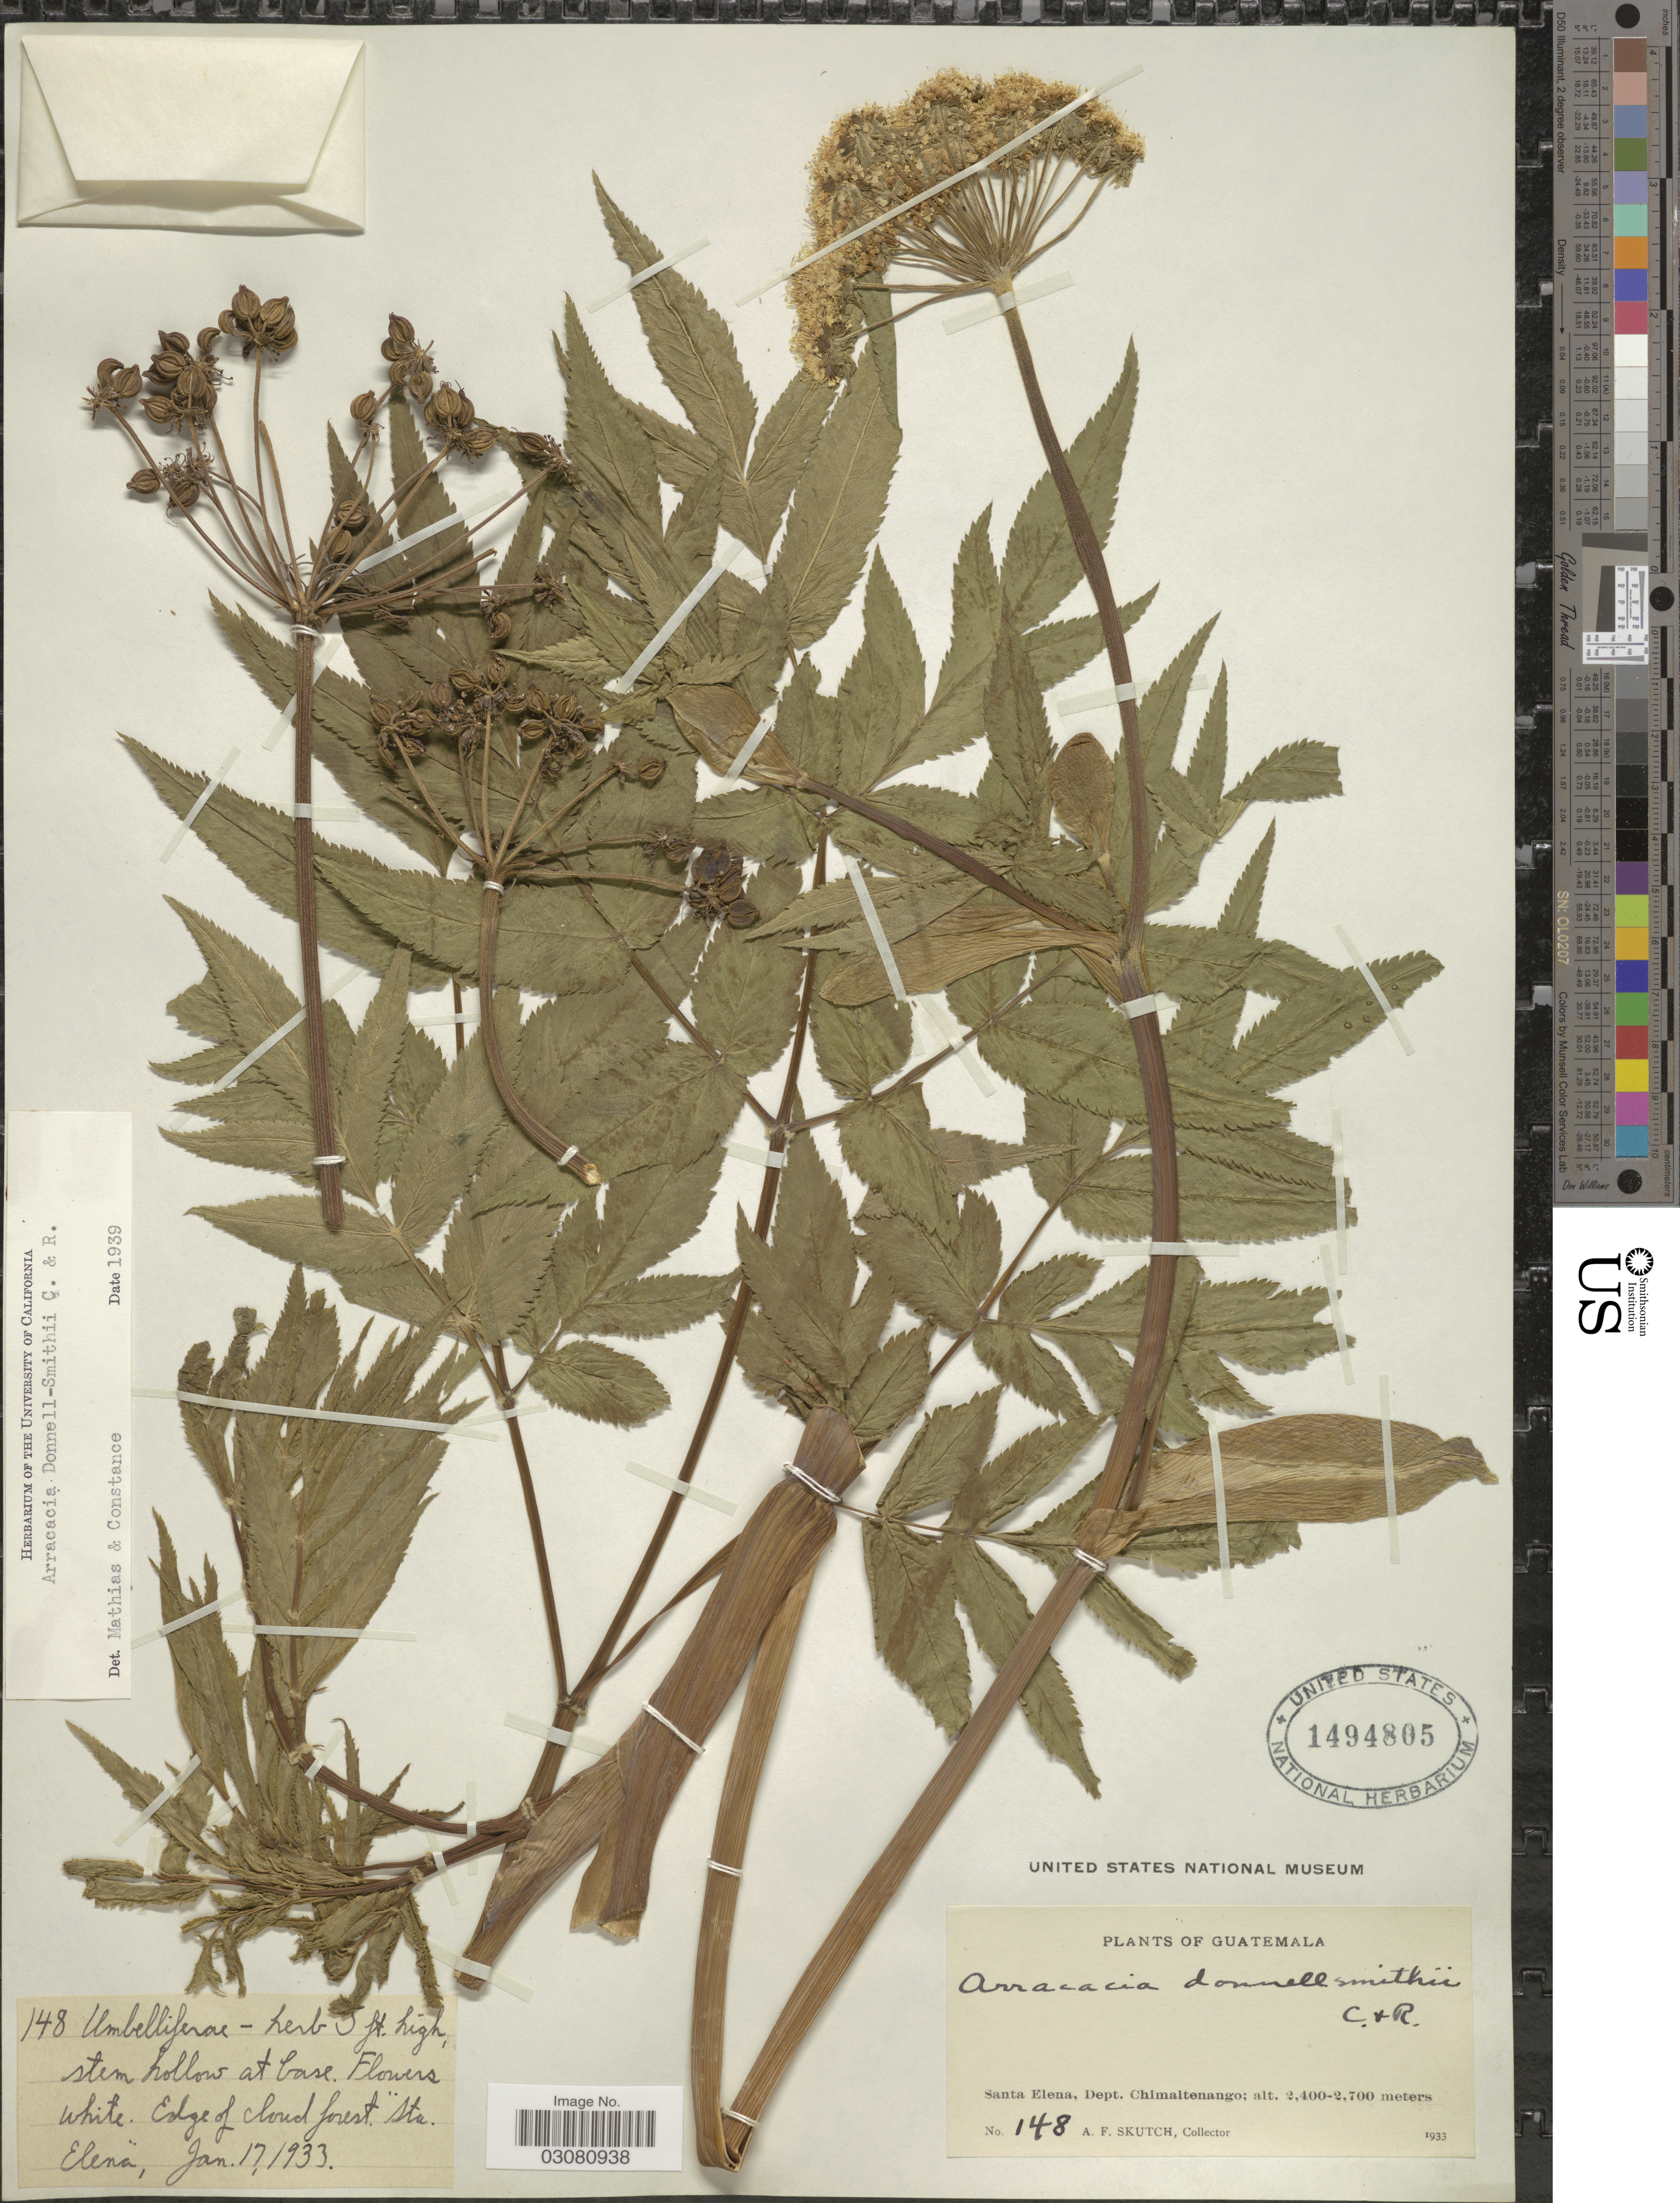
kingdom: Plantae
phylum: Tracheophyta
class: Magnoliopsida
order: Apiales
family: Apiaceae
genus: Arracacia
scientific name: Arracacia donnell-smithii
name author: J.M. Coult. & Rose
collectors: A. F. Skutch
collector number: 148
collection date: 1933-01-17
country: Guatemala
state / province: Chimaltenango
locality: Santa Elena, Dept. Chimaltenango.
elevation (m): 2400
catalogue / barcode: US 1494805